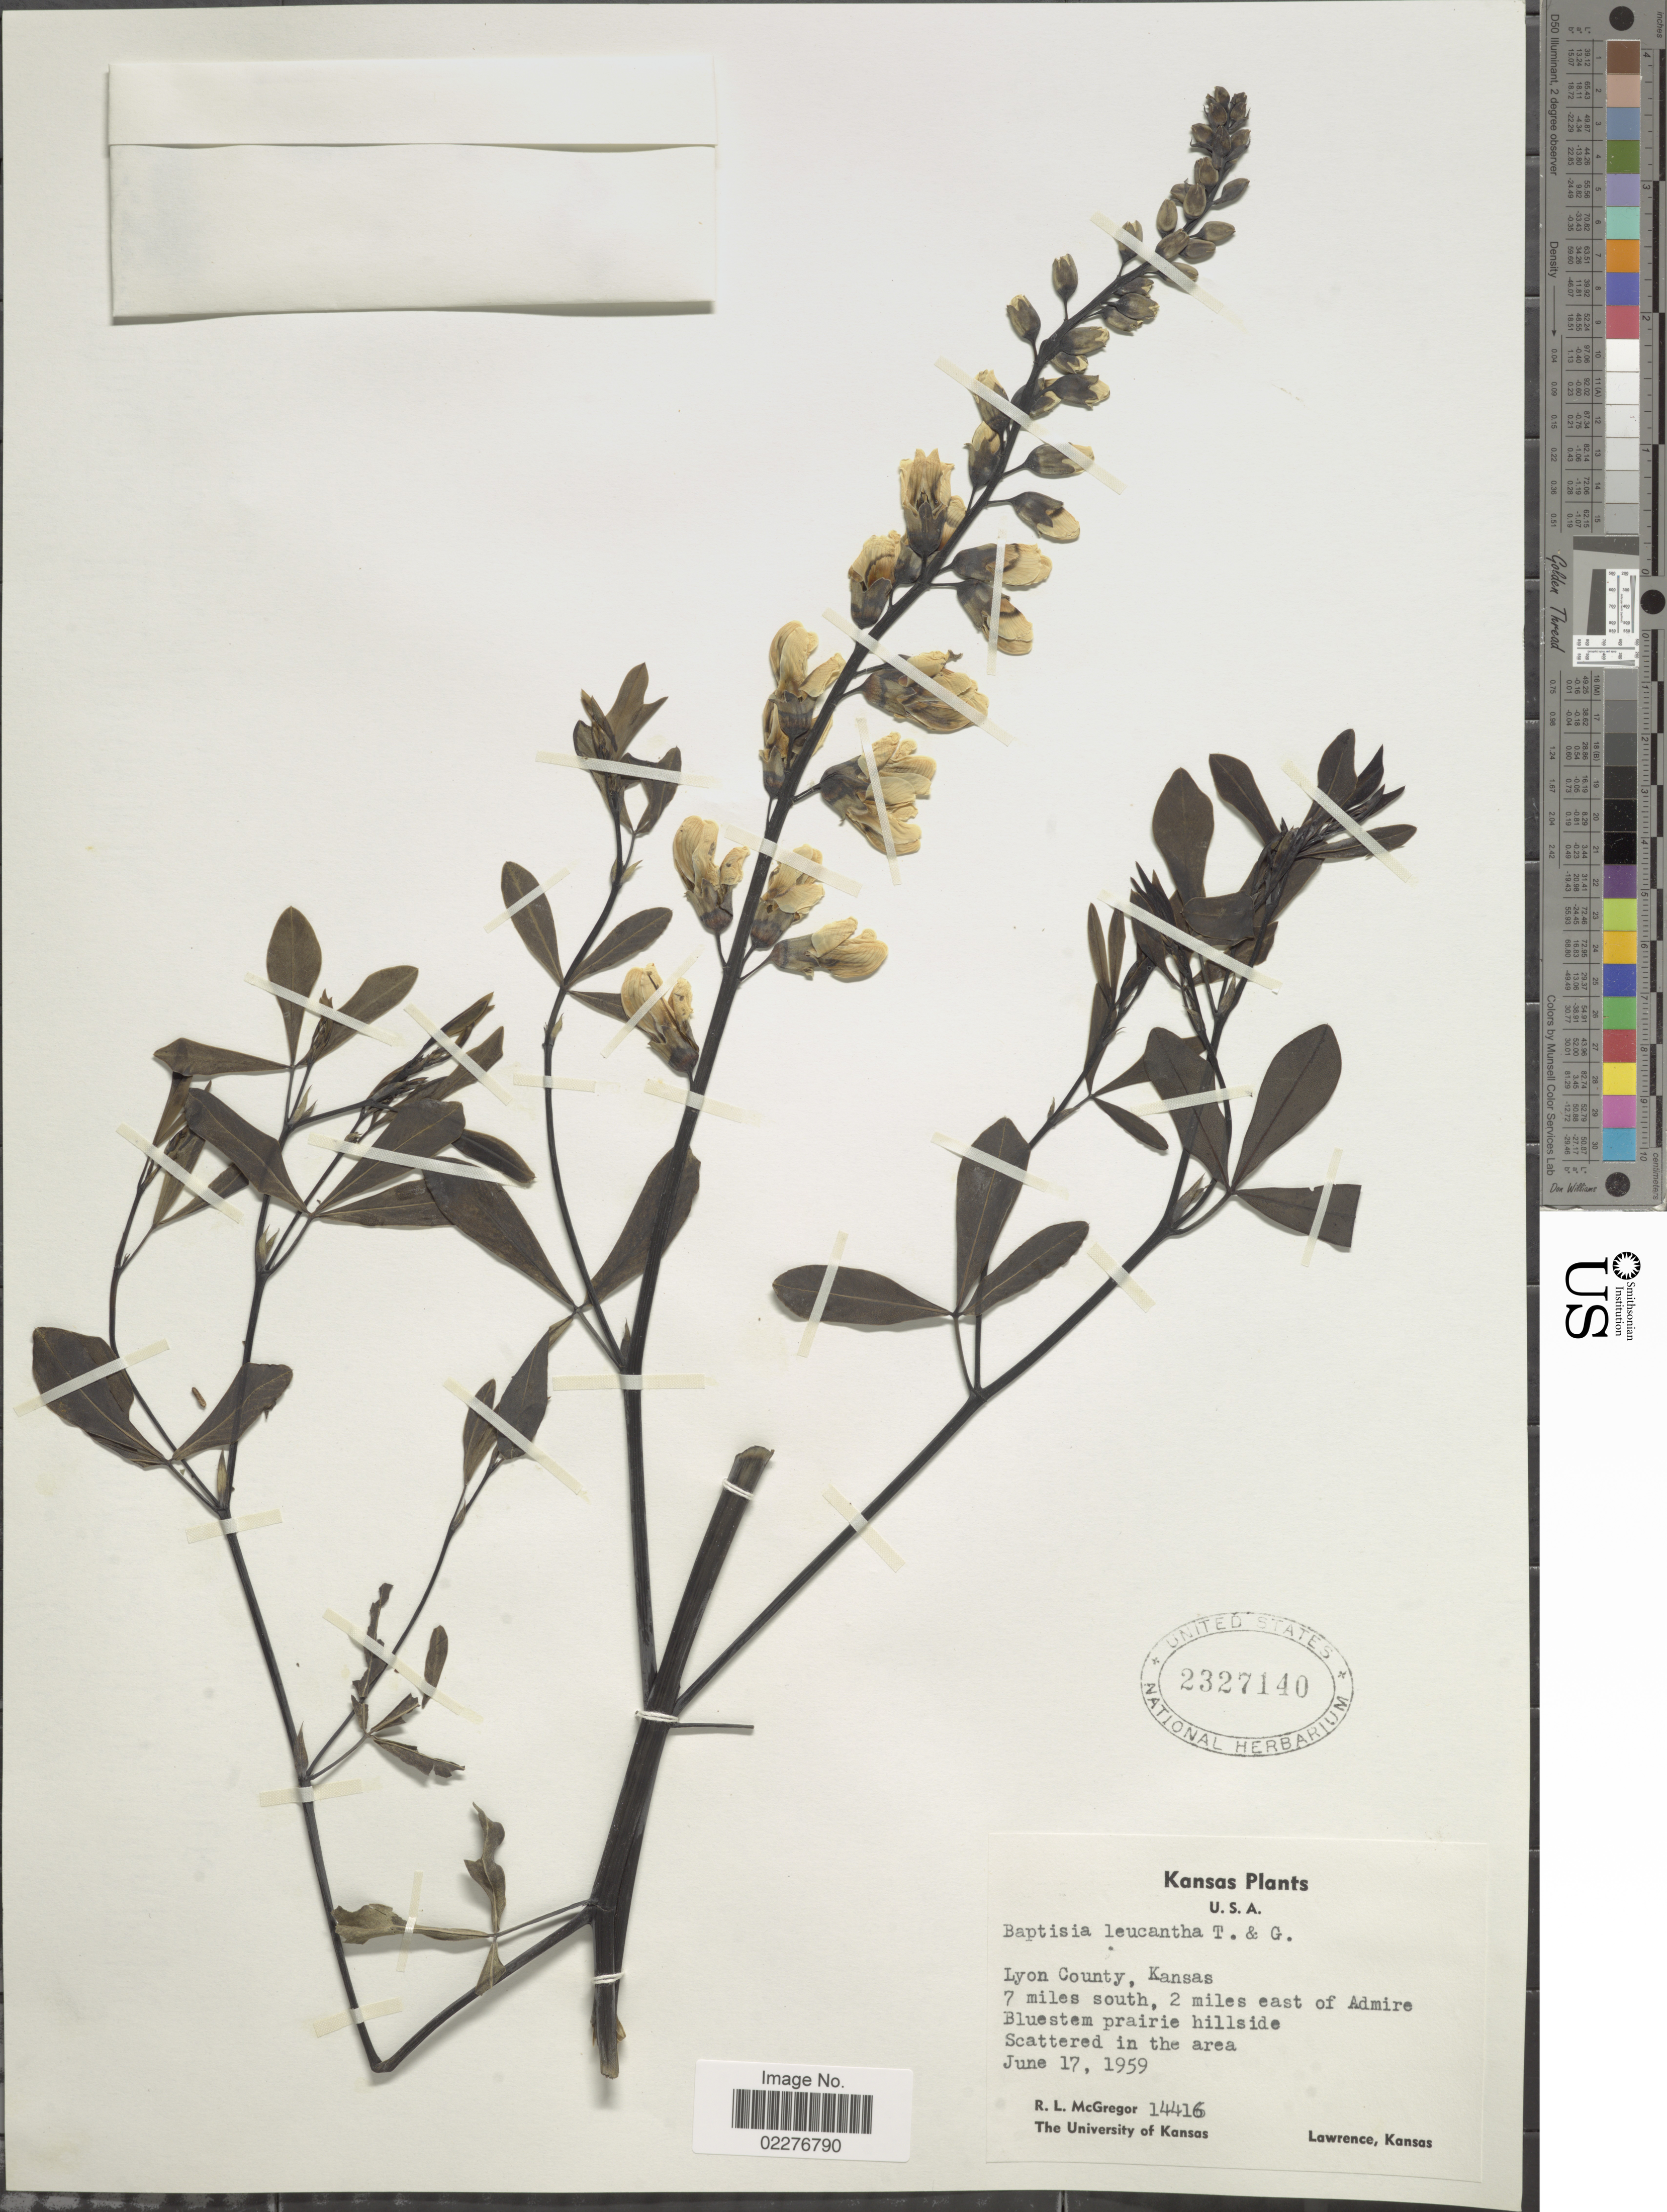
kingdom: Plantae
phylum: Tracheophyta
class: Magnoliopsida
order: Fabales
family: Fabaceae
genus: Baptisia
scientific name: Baptisia leucantha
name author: Torr. & A. Gray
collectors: R. McGregor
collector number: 14416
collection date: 1959-06-17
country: United States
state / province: Kansas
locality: Lyon County, 7 miles south, 2 miles east of Admire Bluestem prairie hillside, Scattered in the area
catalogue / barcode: US 2327140